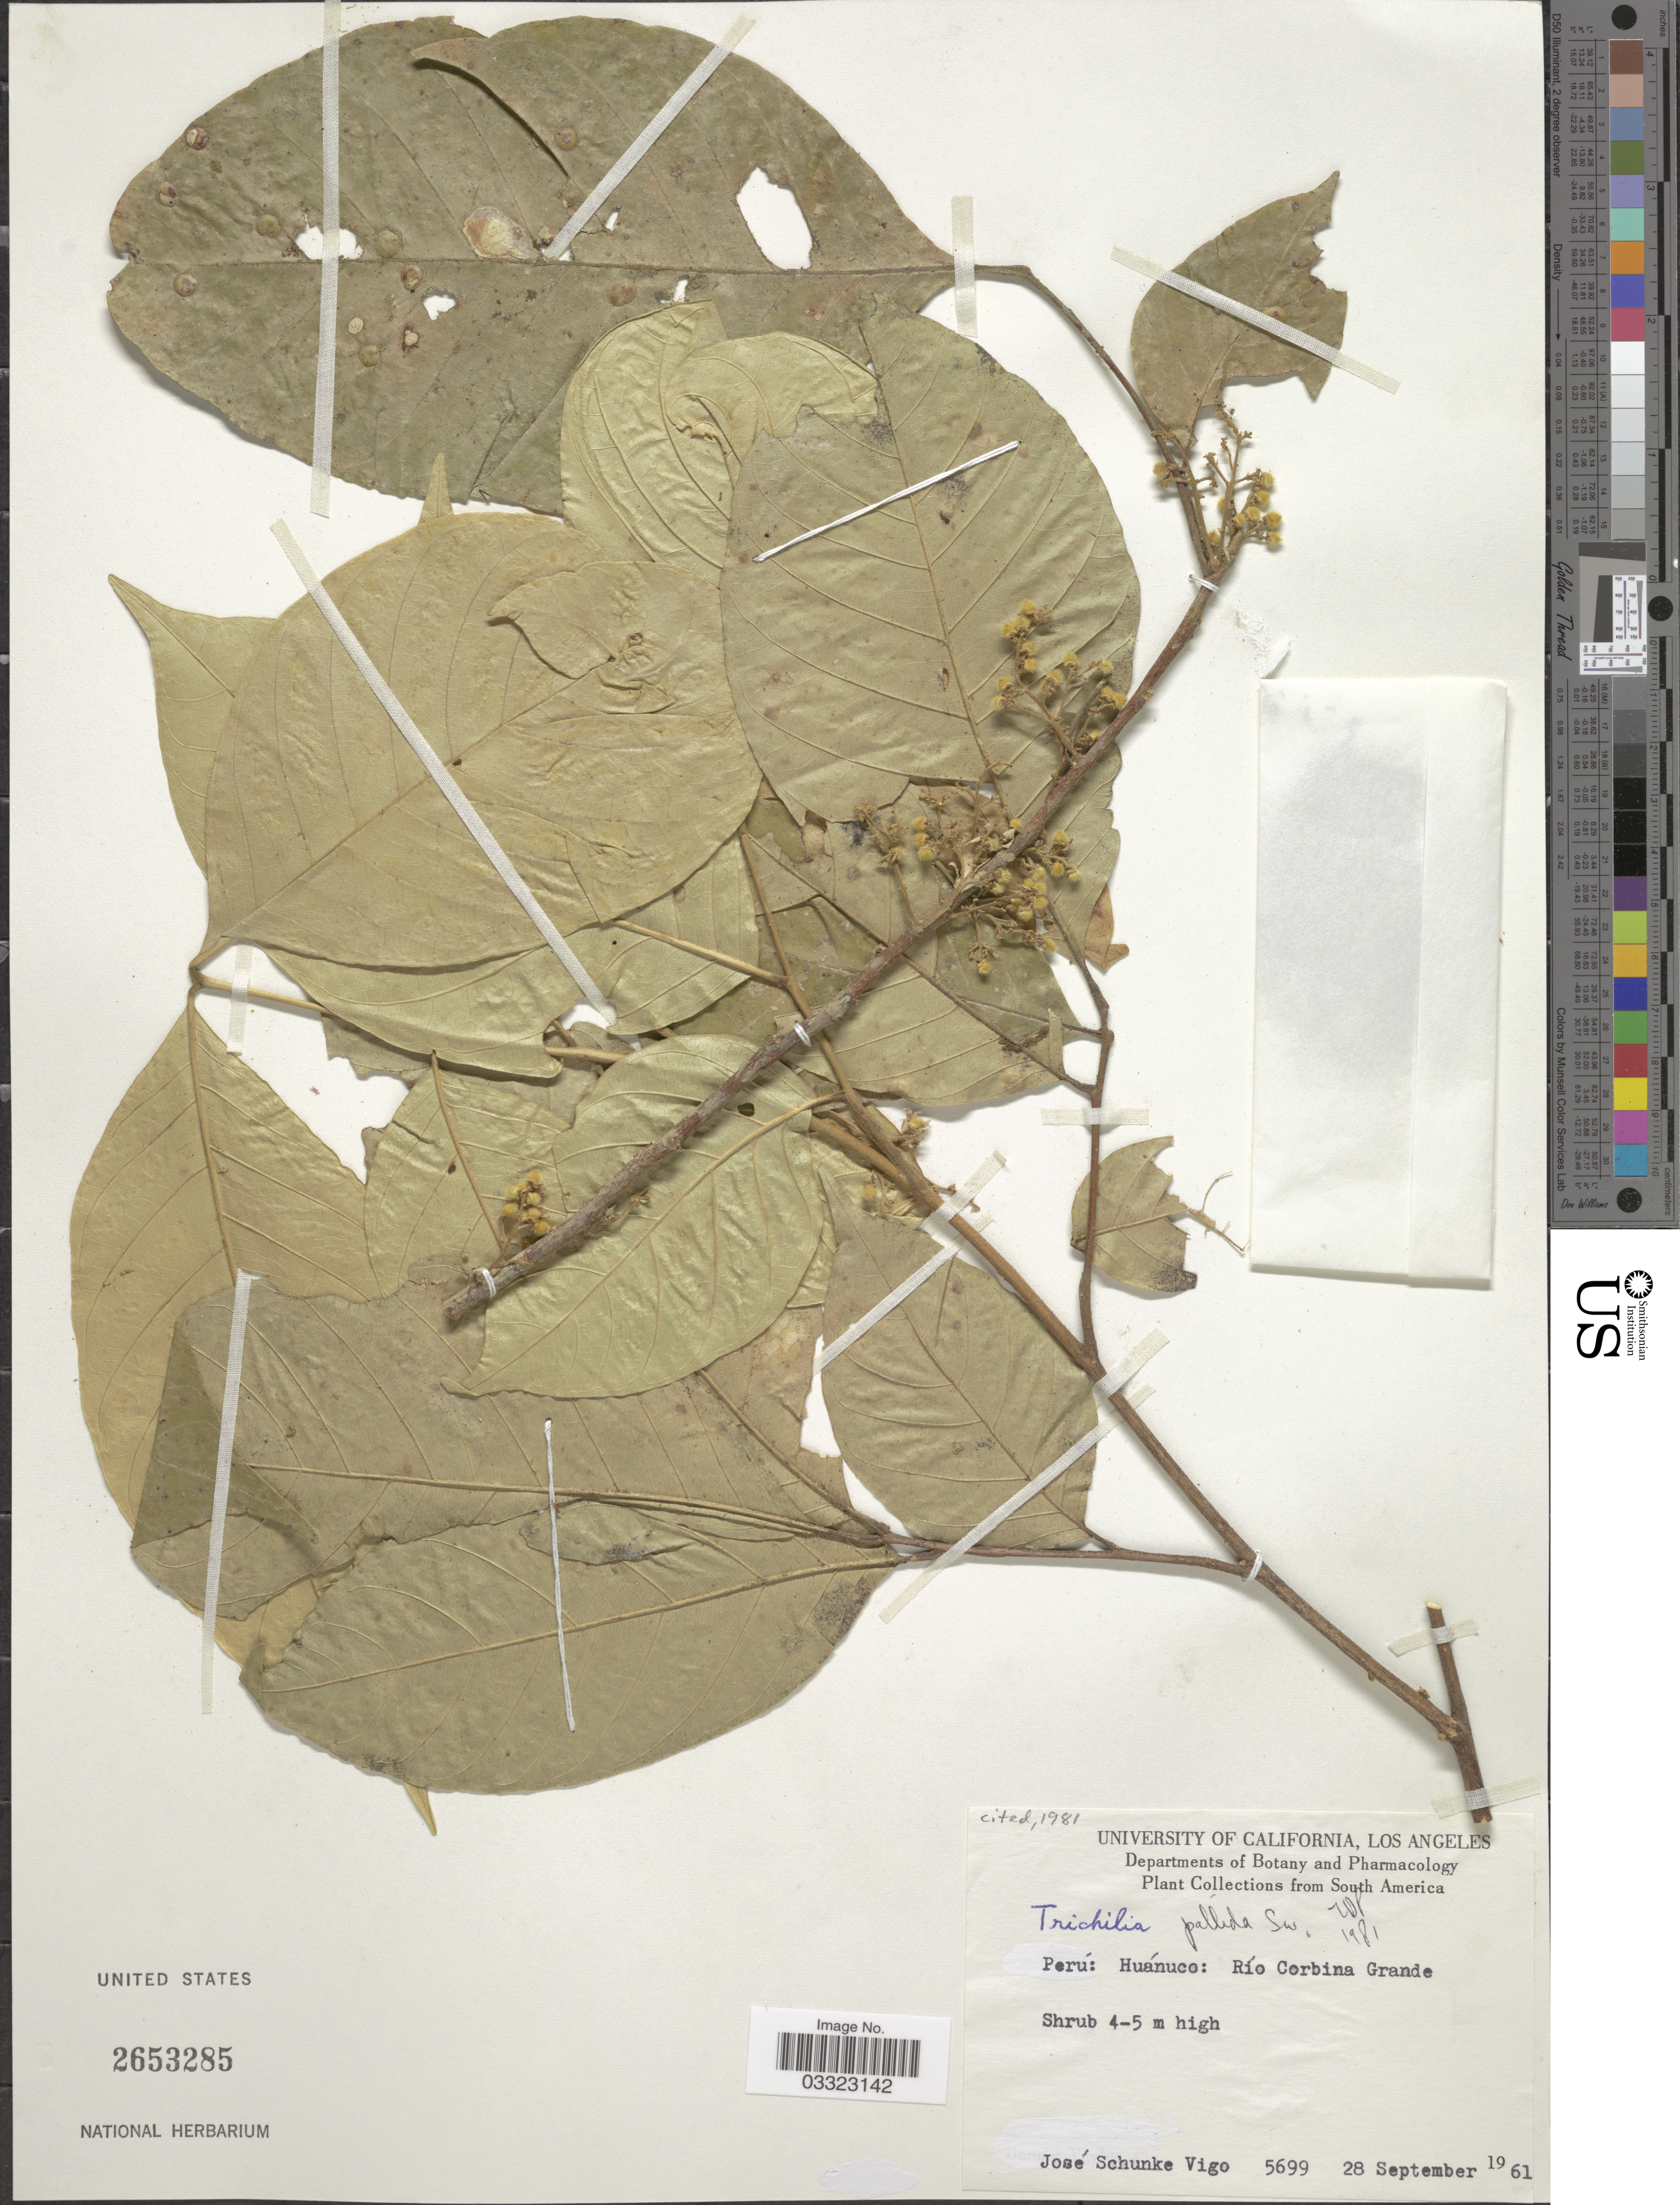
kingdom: Plantae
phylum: Tracheophyta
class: Magnoliopsida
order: Sapindales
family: Meliaceae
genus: Trichilia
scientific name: Trichilia pallida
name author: Sw.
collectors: J. Schunke Vigo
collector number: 5699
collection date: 1961-09-28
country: Peru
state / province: Huánuco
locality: Río Corbina Grande.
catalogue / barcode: US 2653285